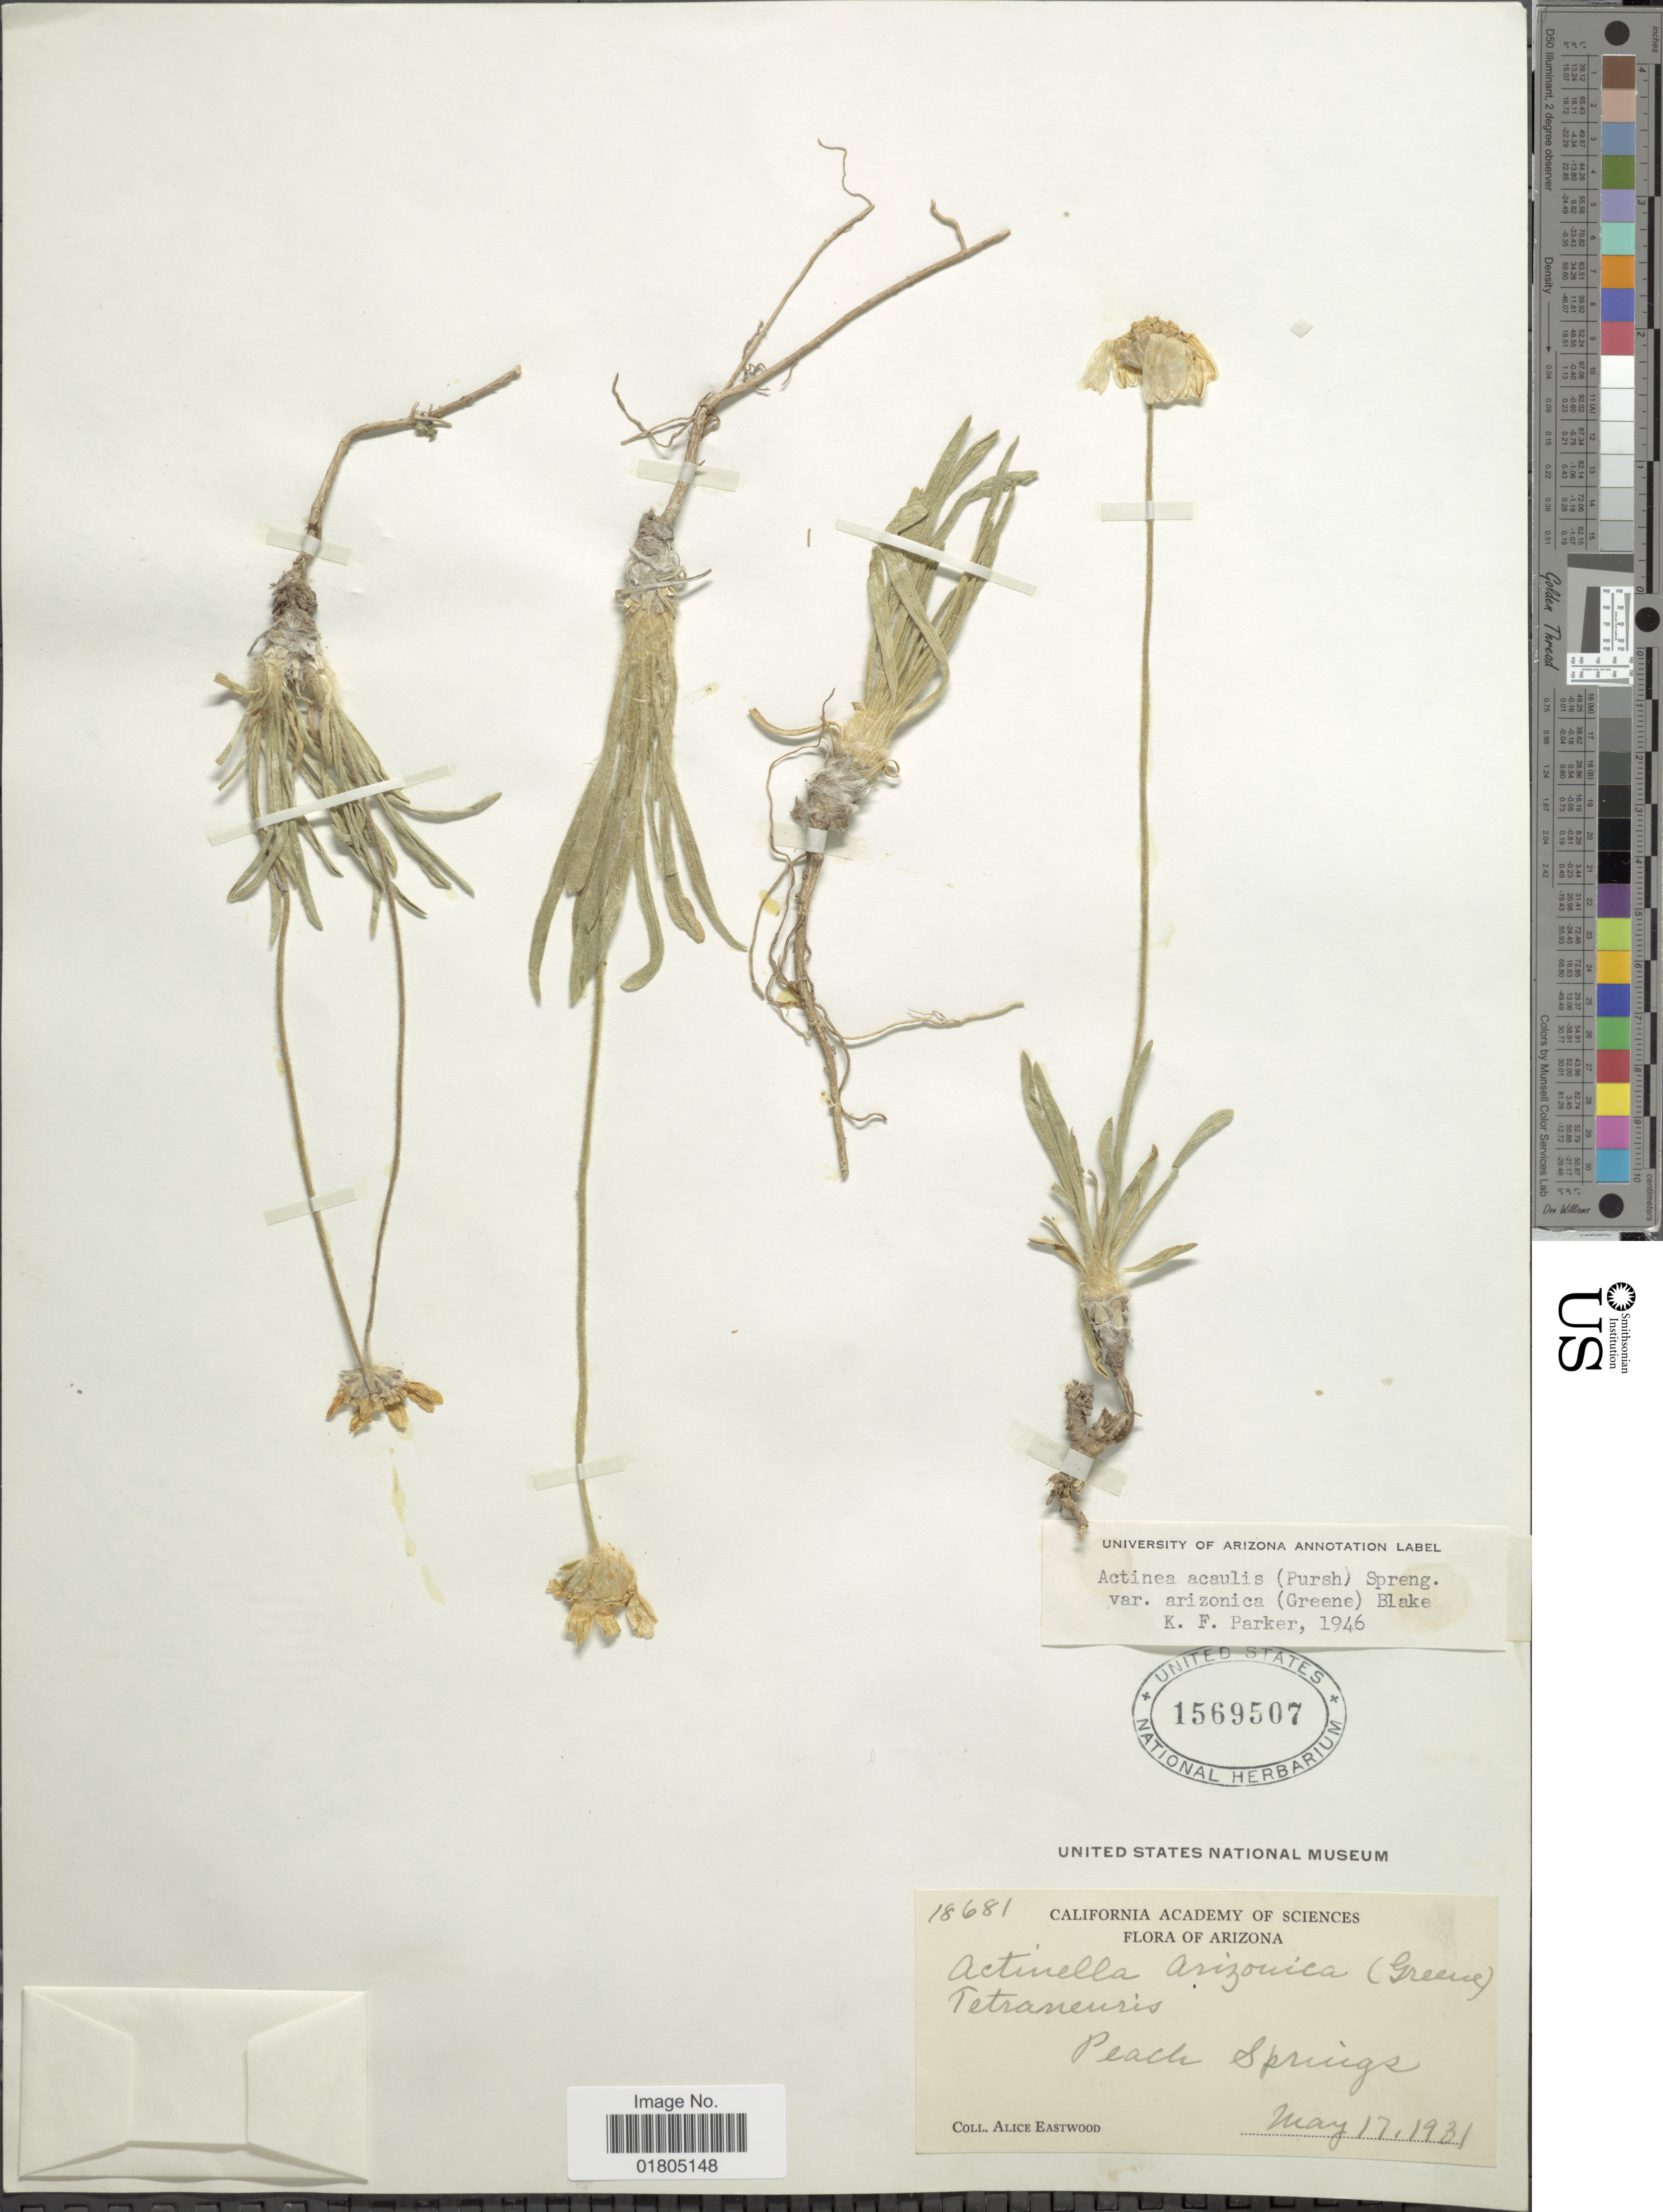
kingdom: Plantae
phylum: Tracheophyta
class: Magnoliopsida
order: Asterales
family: Asteraceae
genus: Actinea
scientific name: Actinea acaulis var. arizonica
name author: (Greene) S.F. Blake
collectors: A. Eastwood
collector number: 18681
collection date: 1931-05-17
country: United States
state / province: Arizona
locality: Peach Springs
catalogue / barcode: US 1569507